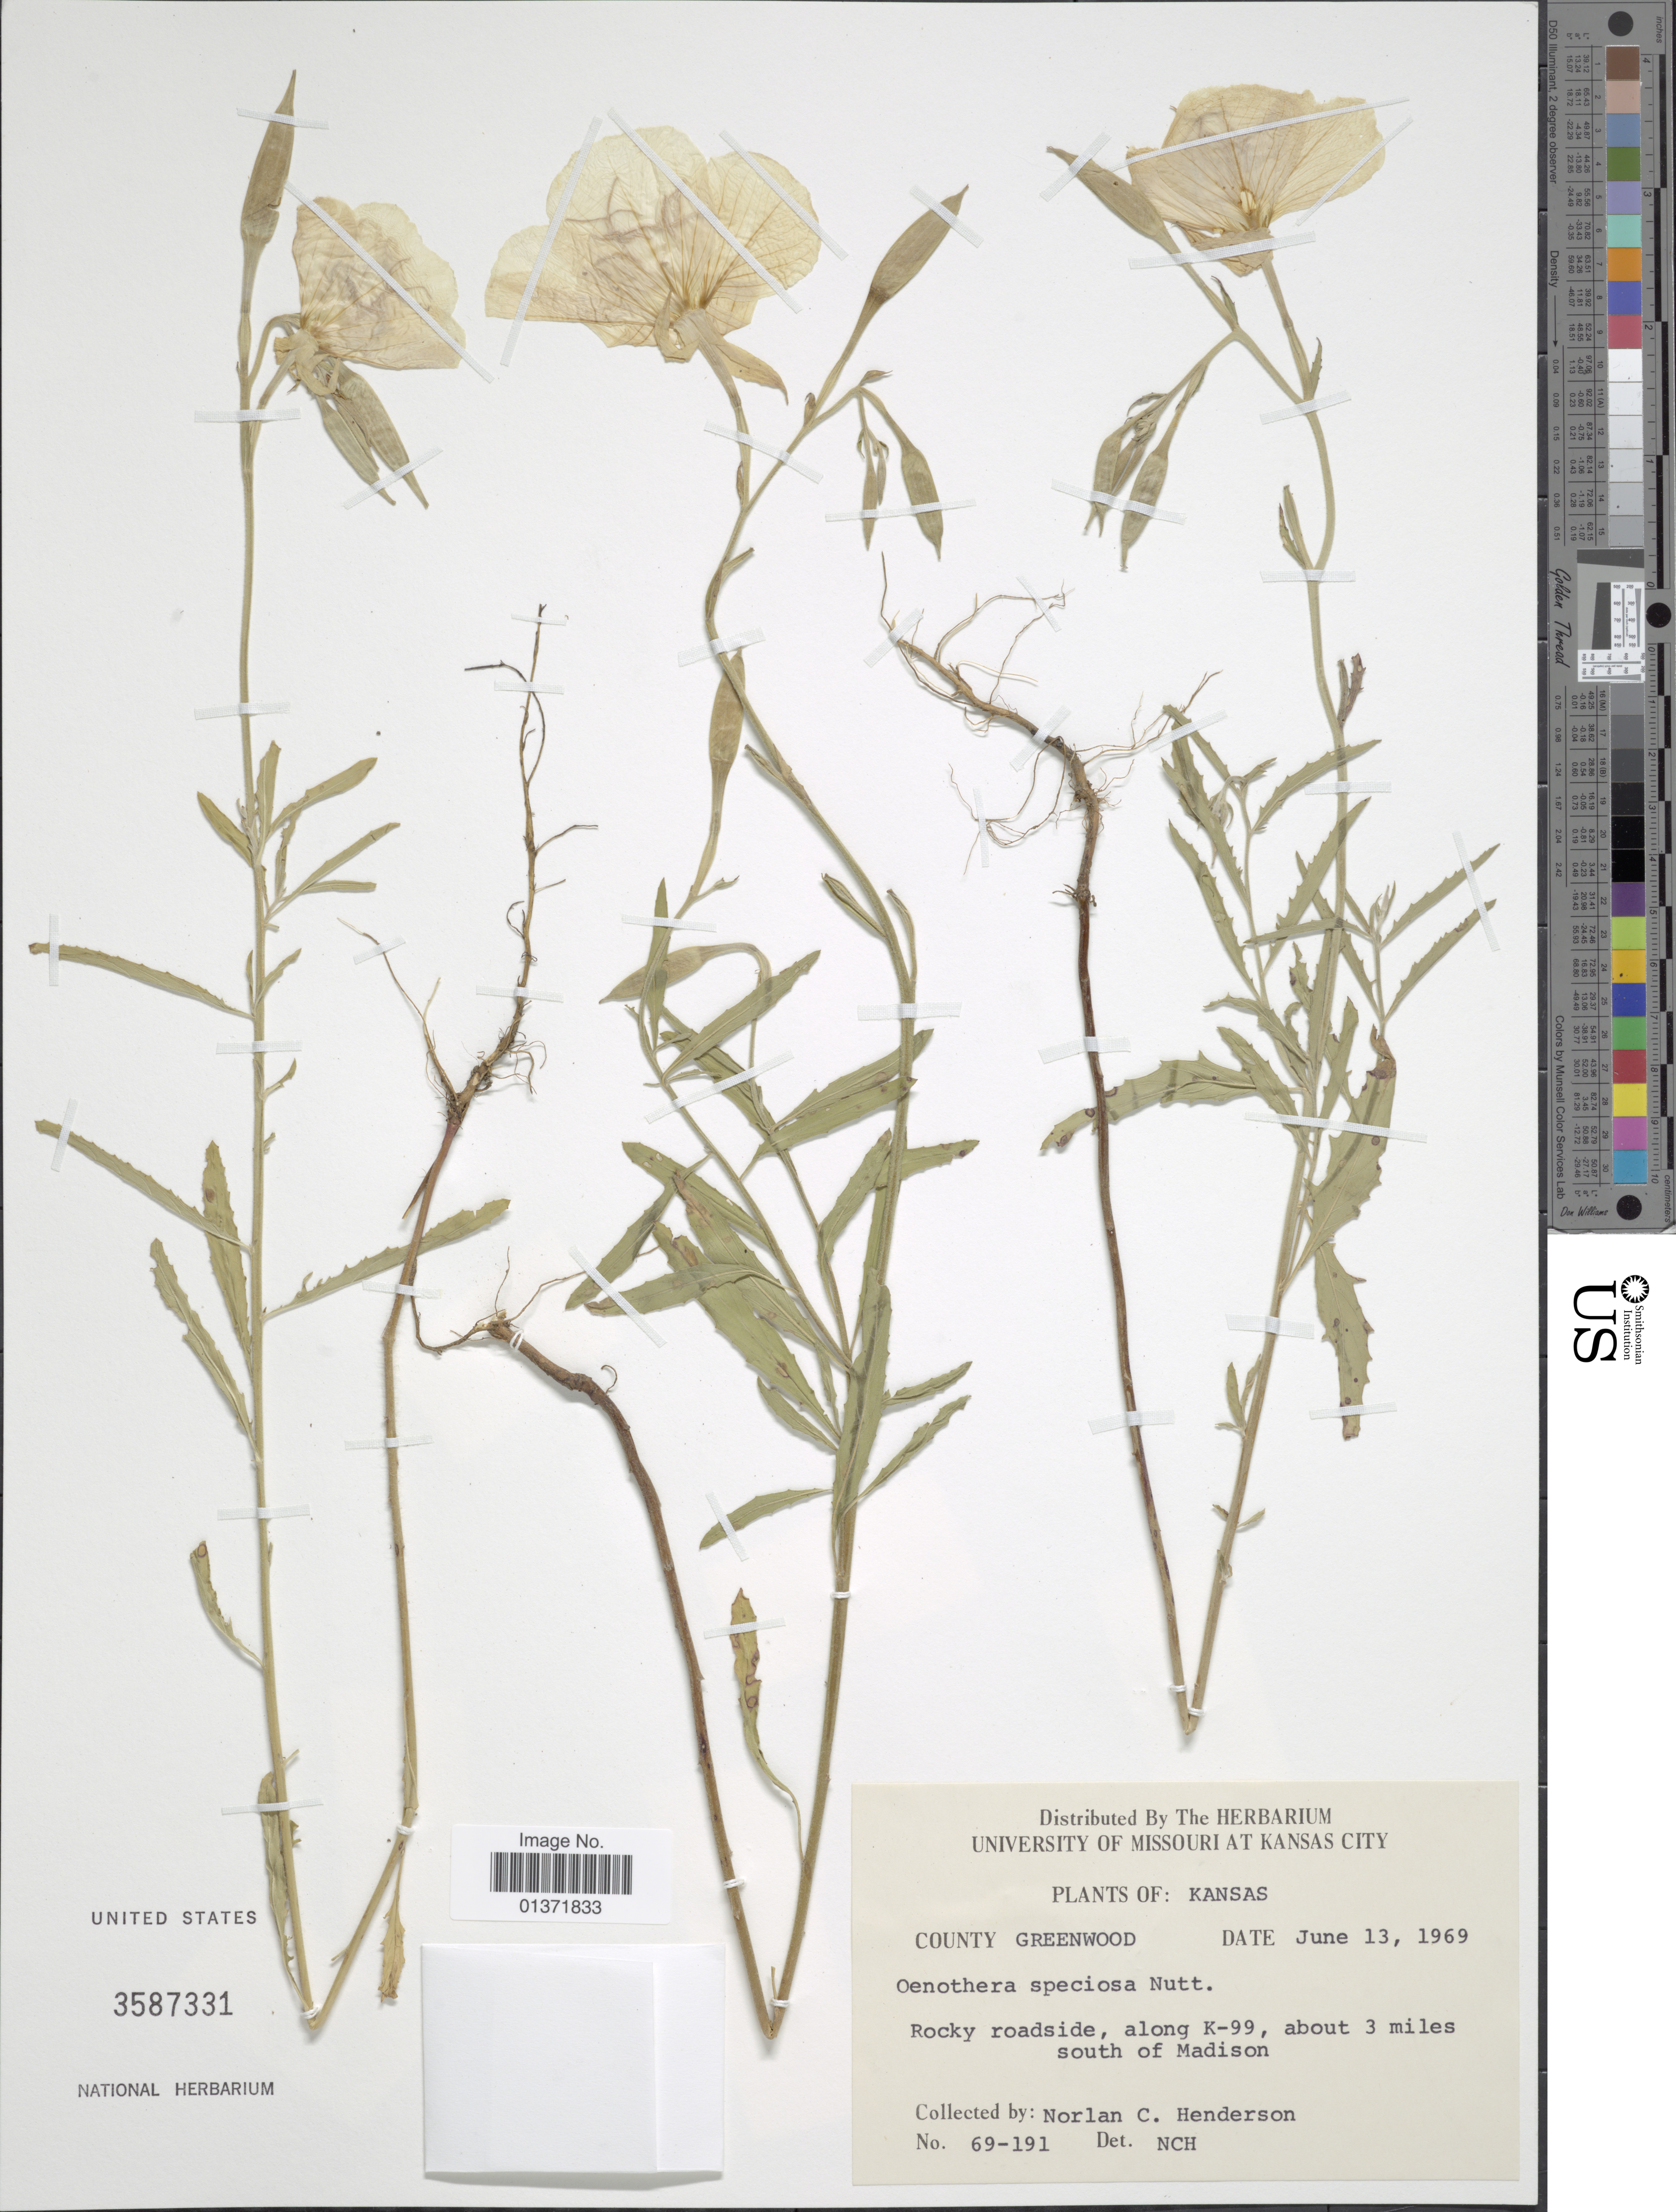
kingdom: Plantae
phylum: Tracheophyta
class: Magnoliopsida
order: Myrtales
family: Onagraceae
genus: Oenothera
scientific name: Oenothera speciosa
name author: Nutt.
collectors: N. C. Henderson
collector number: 69-191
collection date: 1969-06-13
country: United States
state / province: Kansas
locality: County Greenwood, along K-99, about 3 miles south of Madison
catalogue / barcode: US 3587331